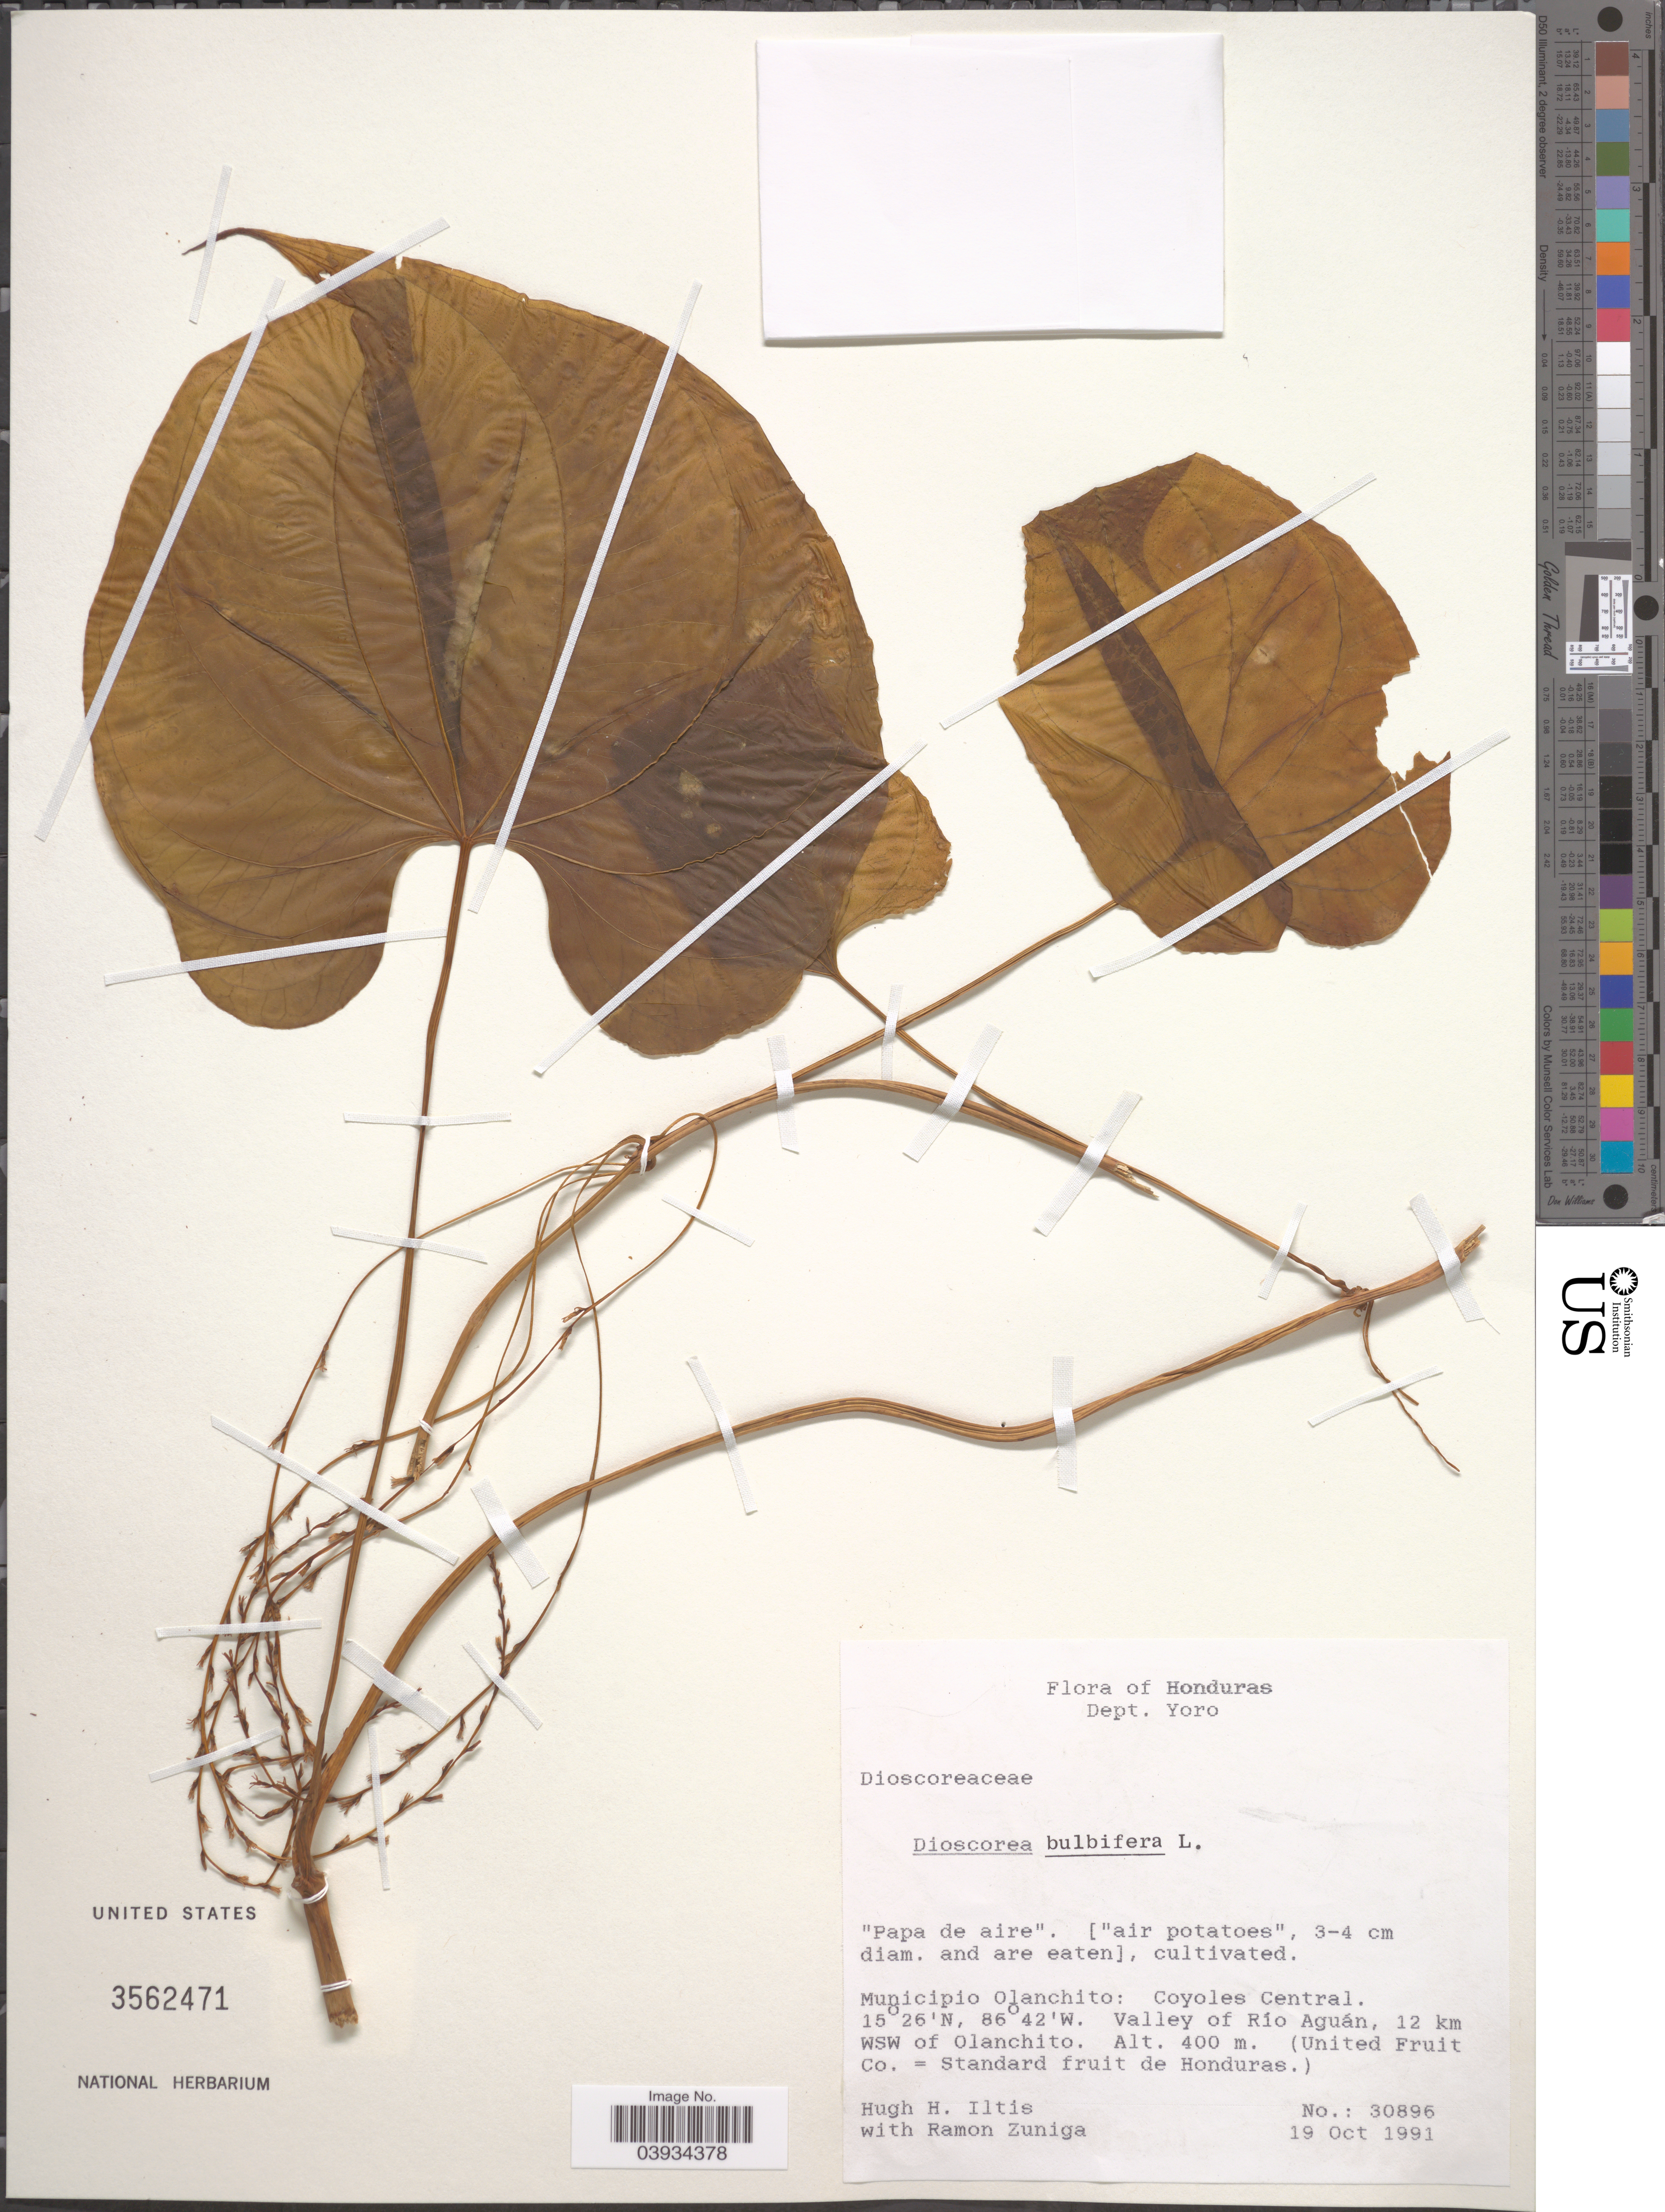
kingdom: Plantae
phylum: Tracheophyta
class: Liliopsida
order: Dioscoreales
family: Dioscoreaceae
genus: Dioscorea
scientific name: Dioscorea bulbifera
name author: L.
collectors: H. Iltis & R. Zuniga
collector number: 30896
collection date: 1991-10-19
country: Honduras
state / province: Yoro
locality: Dept. Yoro. Municipio Olanchito: Coyoles Central. Valley of Río Aguán, 12 km WSW of Olanchito. (United Fruit Co. = Standard fruit de Honduras.).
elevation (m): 400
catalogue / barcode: US 3562471